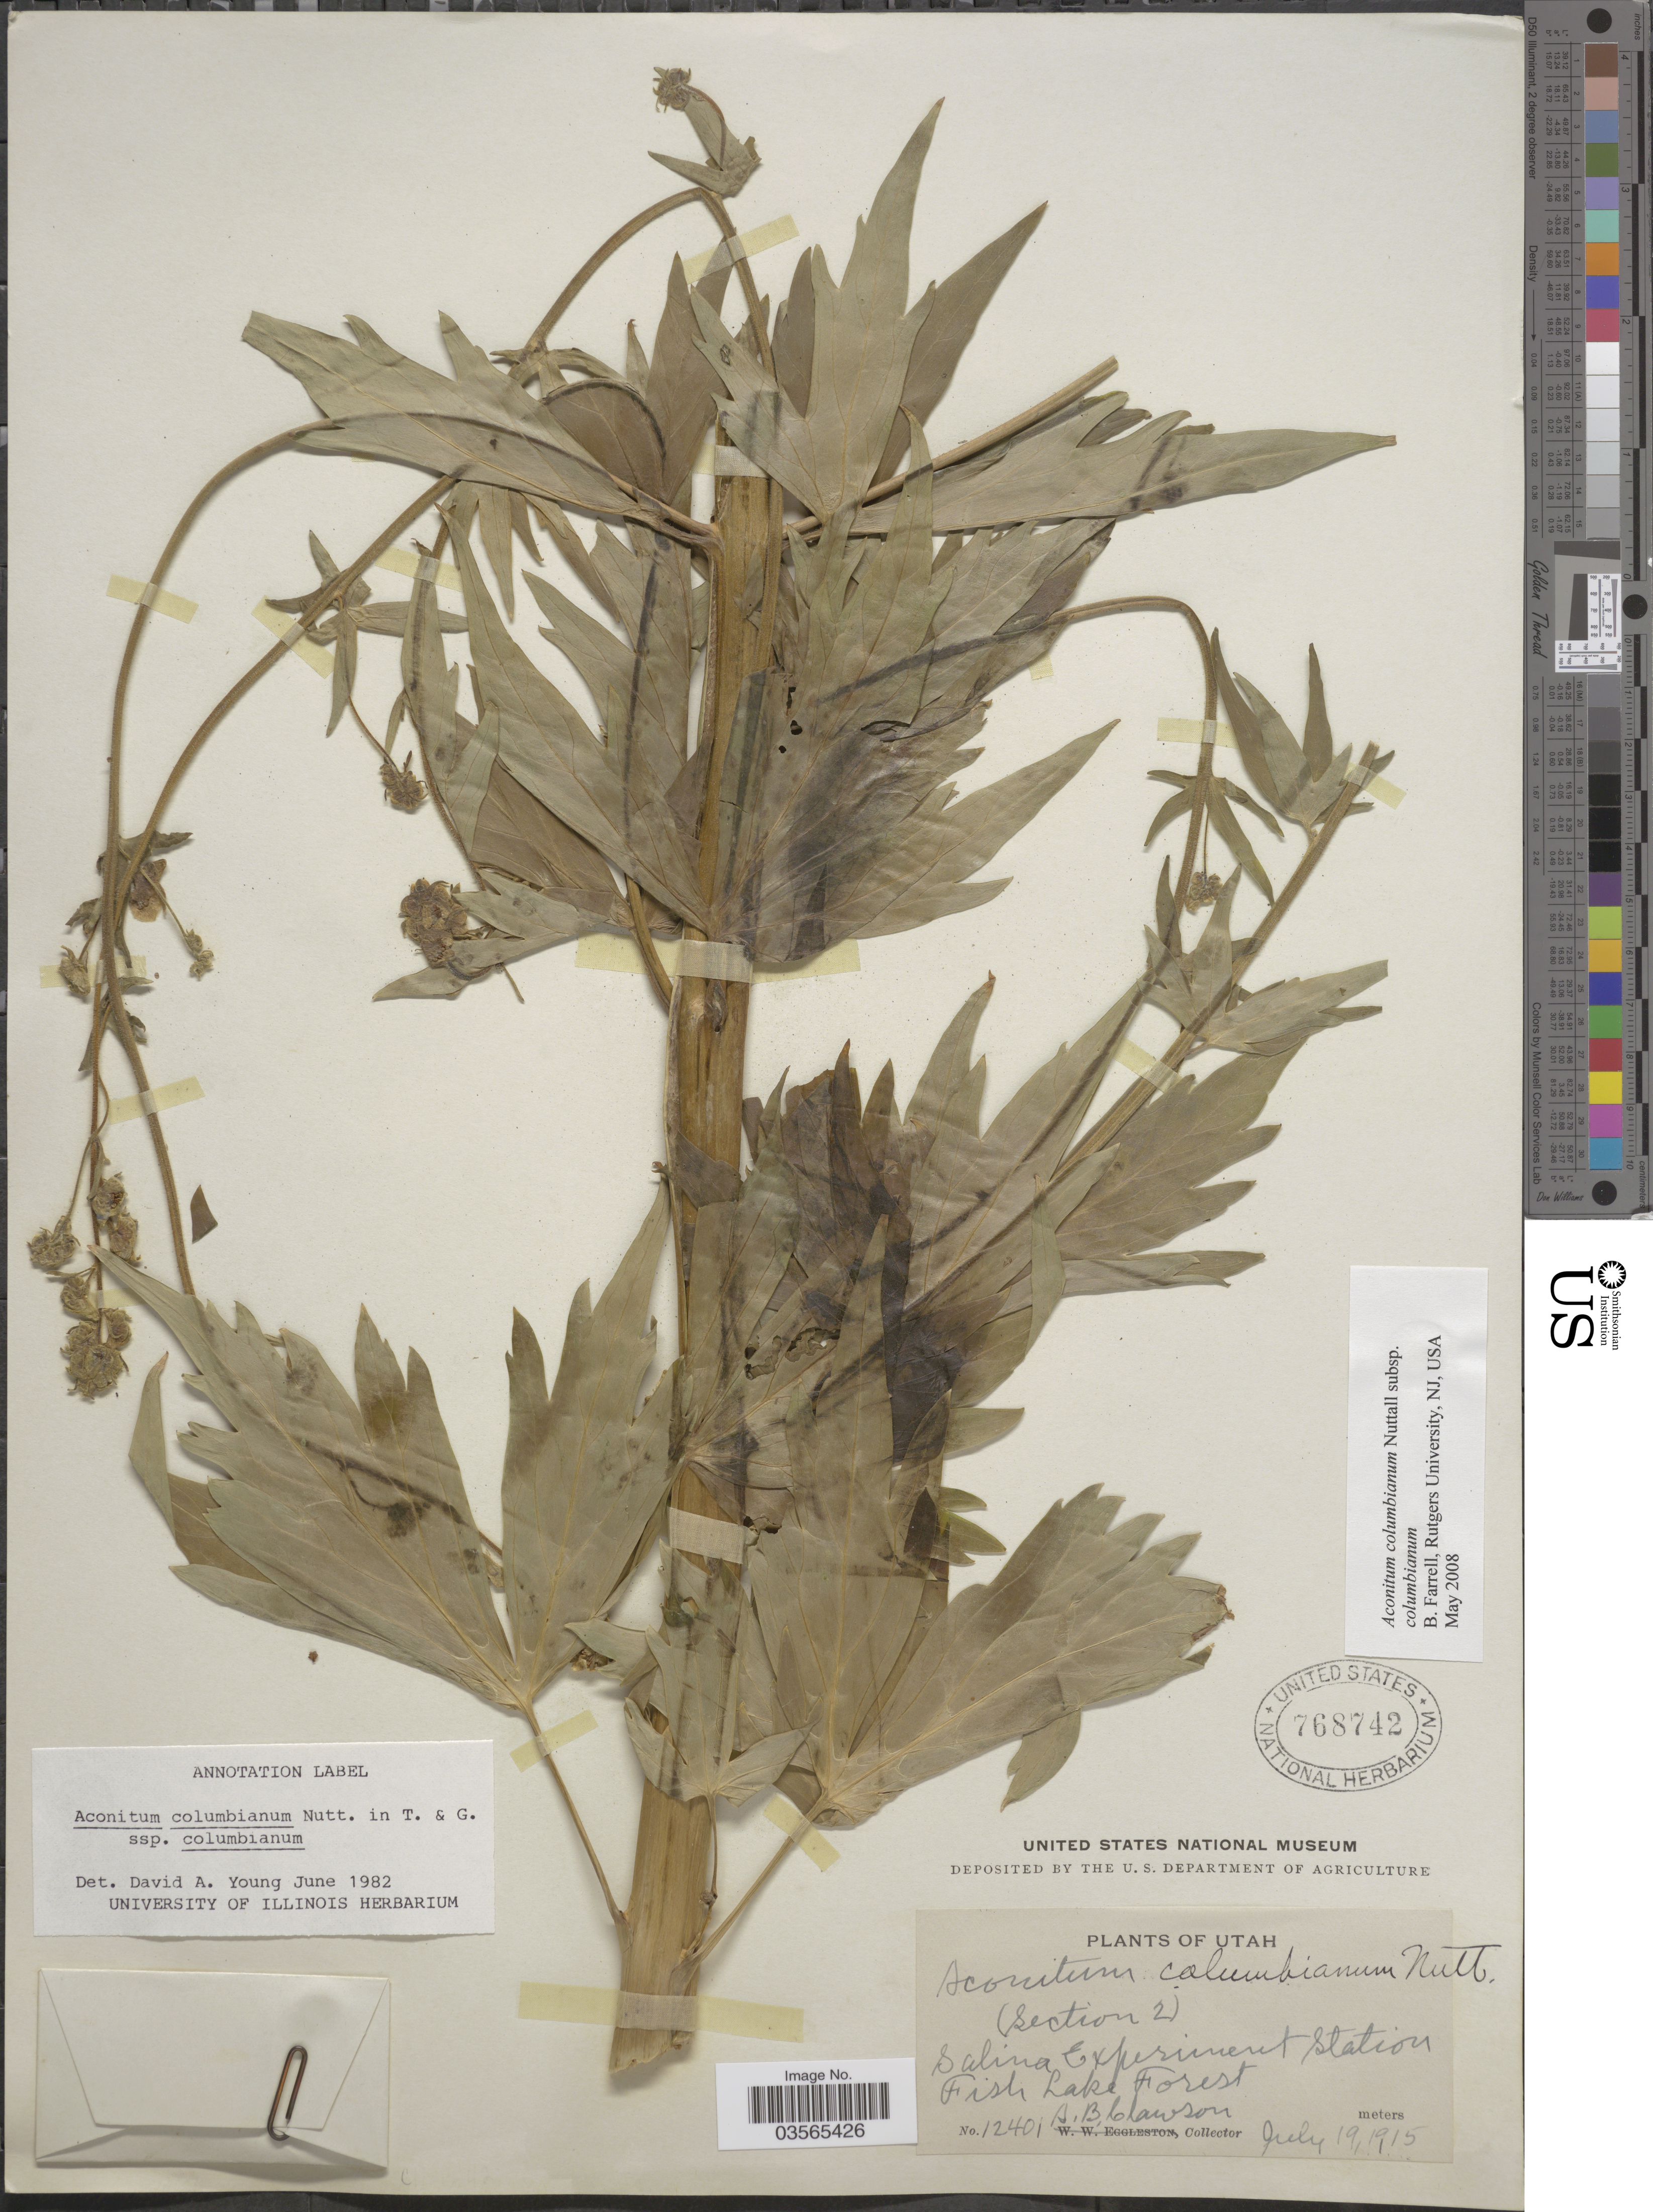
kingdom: Plantae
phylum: Tracheophyta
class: Magnoliopsida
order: Ranunculales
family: Ranunculaceae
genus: Aconitum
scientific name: Aconitum columbianum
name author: Nutt.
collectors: A. Clawson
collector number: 12401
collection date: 1915-07-19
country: United States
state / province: Utah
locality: (Section 2) Salina Experiment Station. Fish Lake Forest.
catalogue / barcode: US 768742